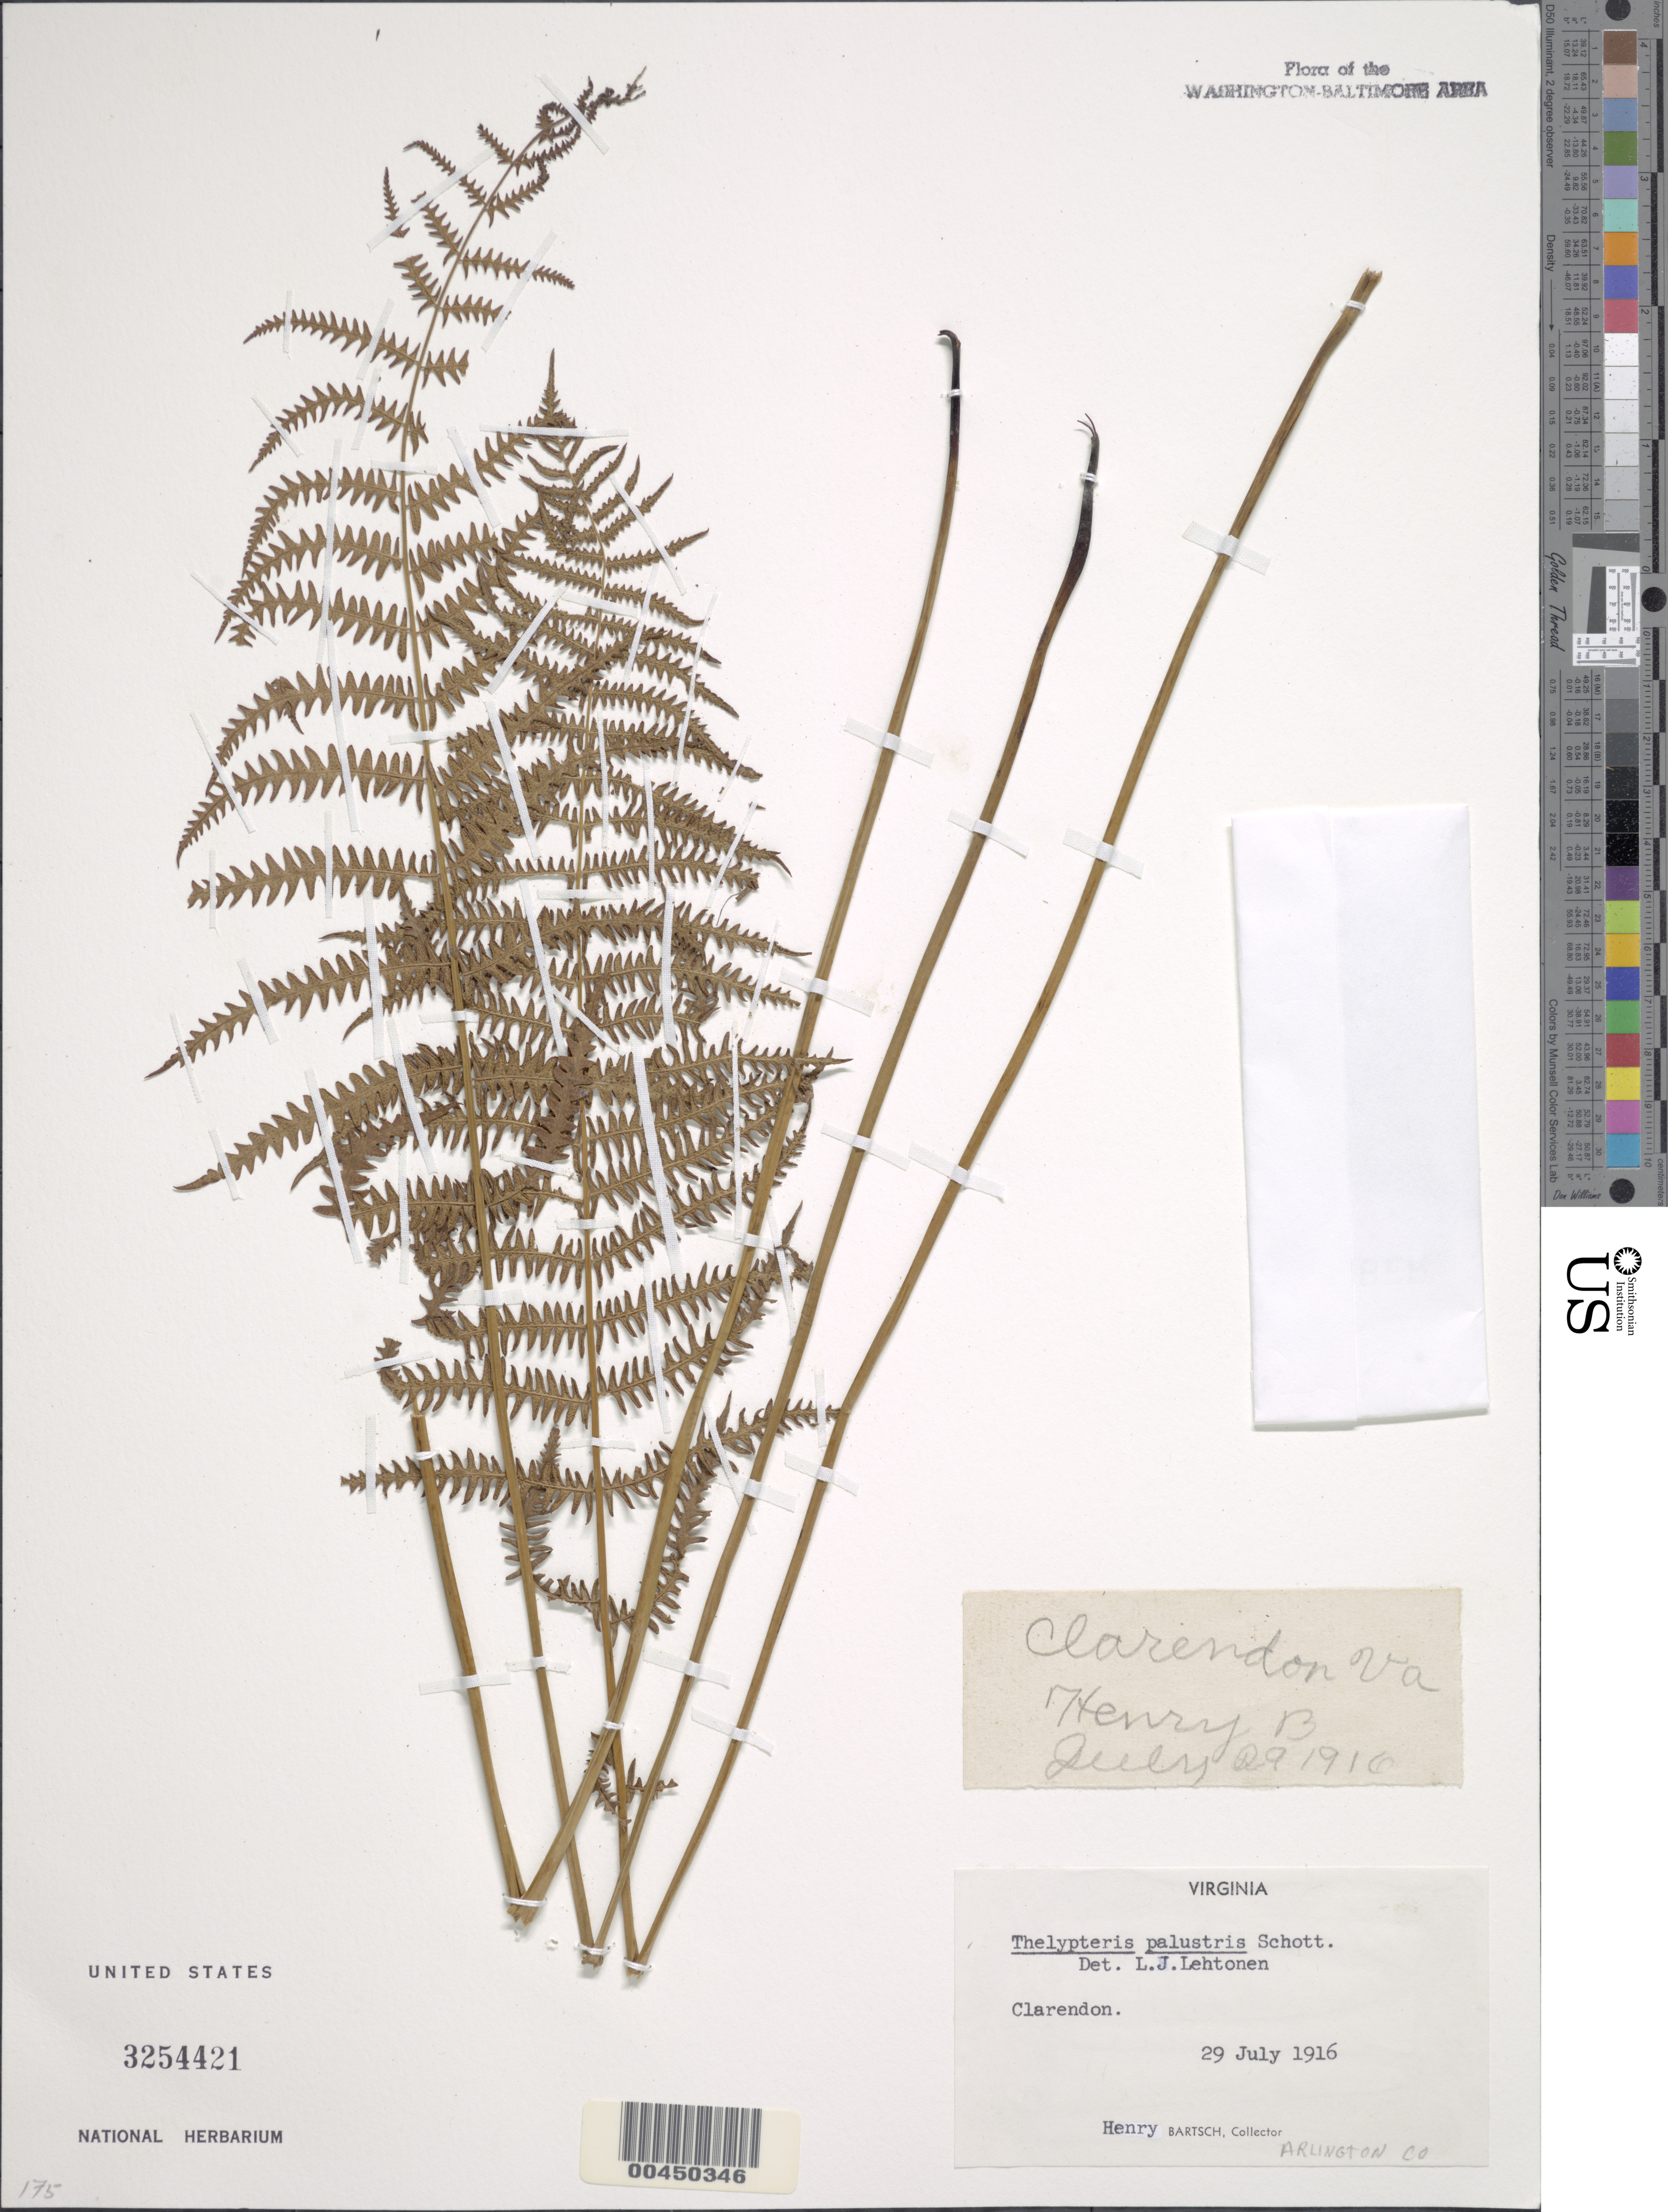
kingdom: Plantae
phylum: Tracheophyta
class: Polypodiopsida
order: Polypodiales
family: Thelypteridaceae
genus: Thelypteris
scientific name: Thelypteris palustris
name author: (Salisb.) Schott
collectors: P. Bartsch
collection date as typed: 29 Jul 1916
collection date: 1916-07-29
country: United States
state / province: Virginia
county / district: Arlington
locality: Clarendon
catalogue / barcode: US 3254421